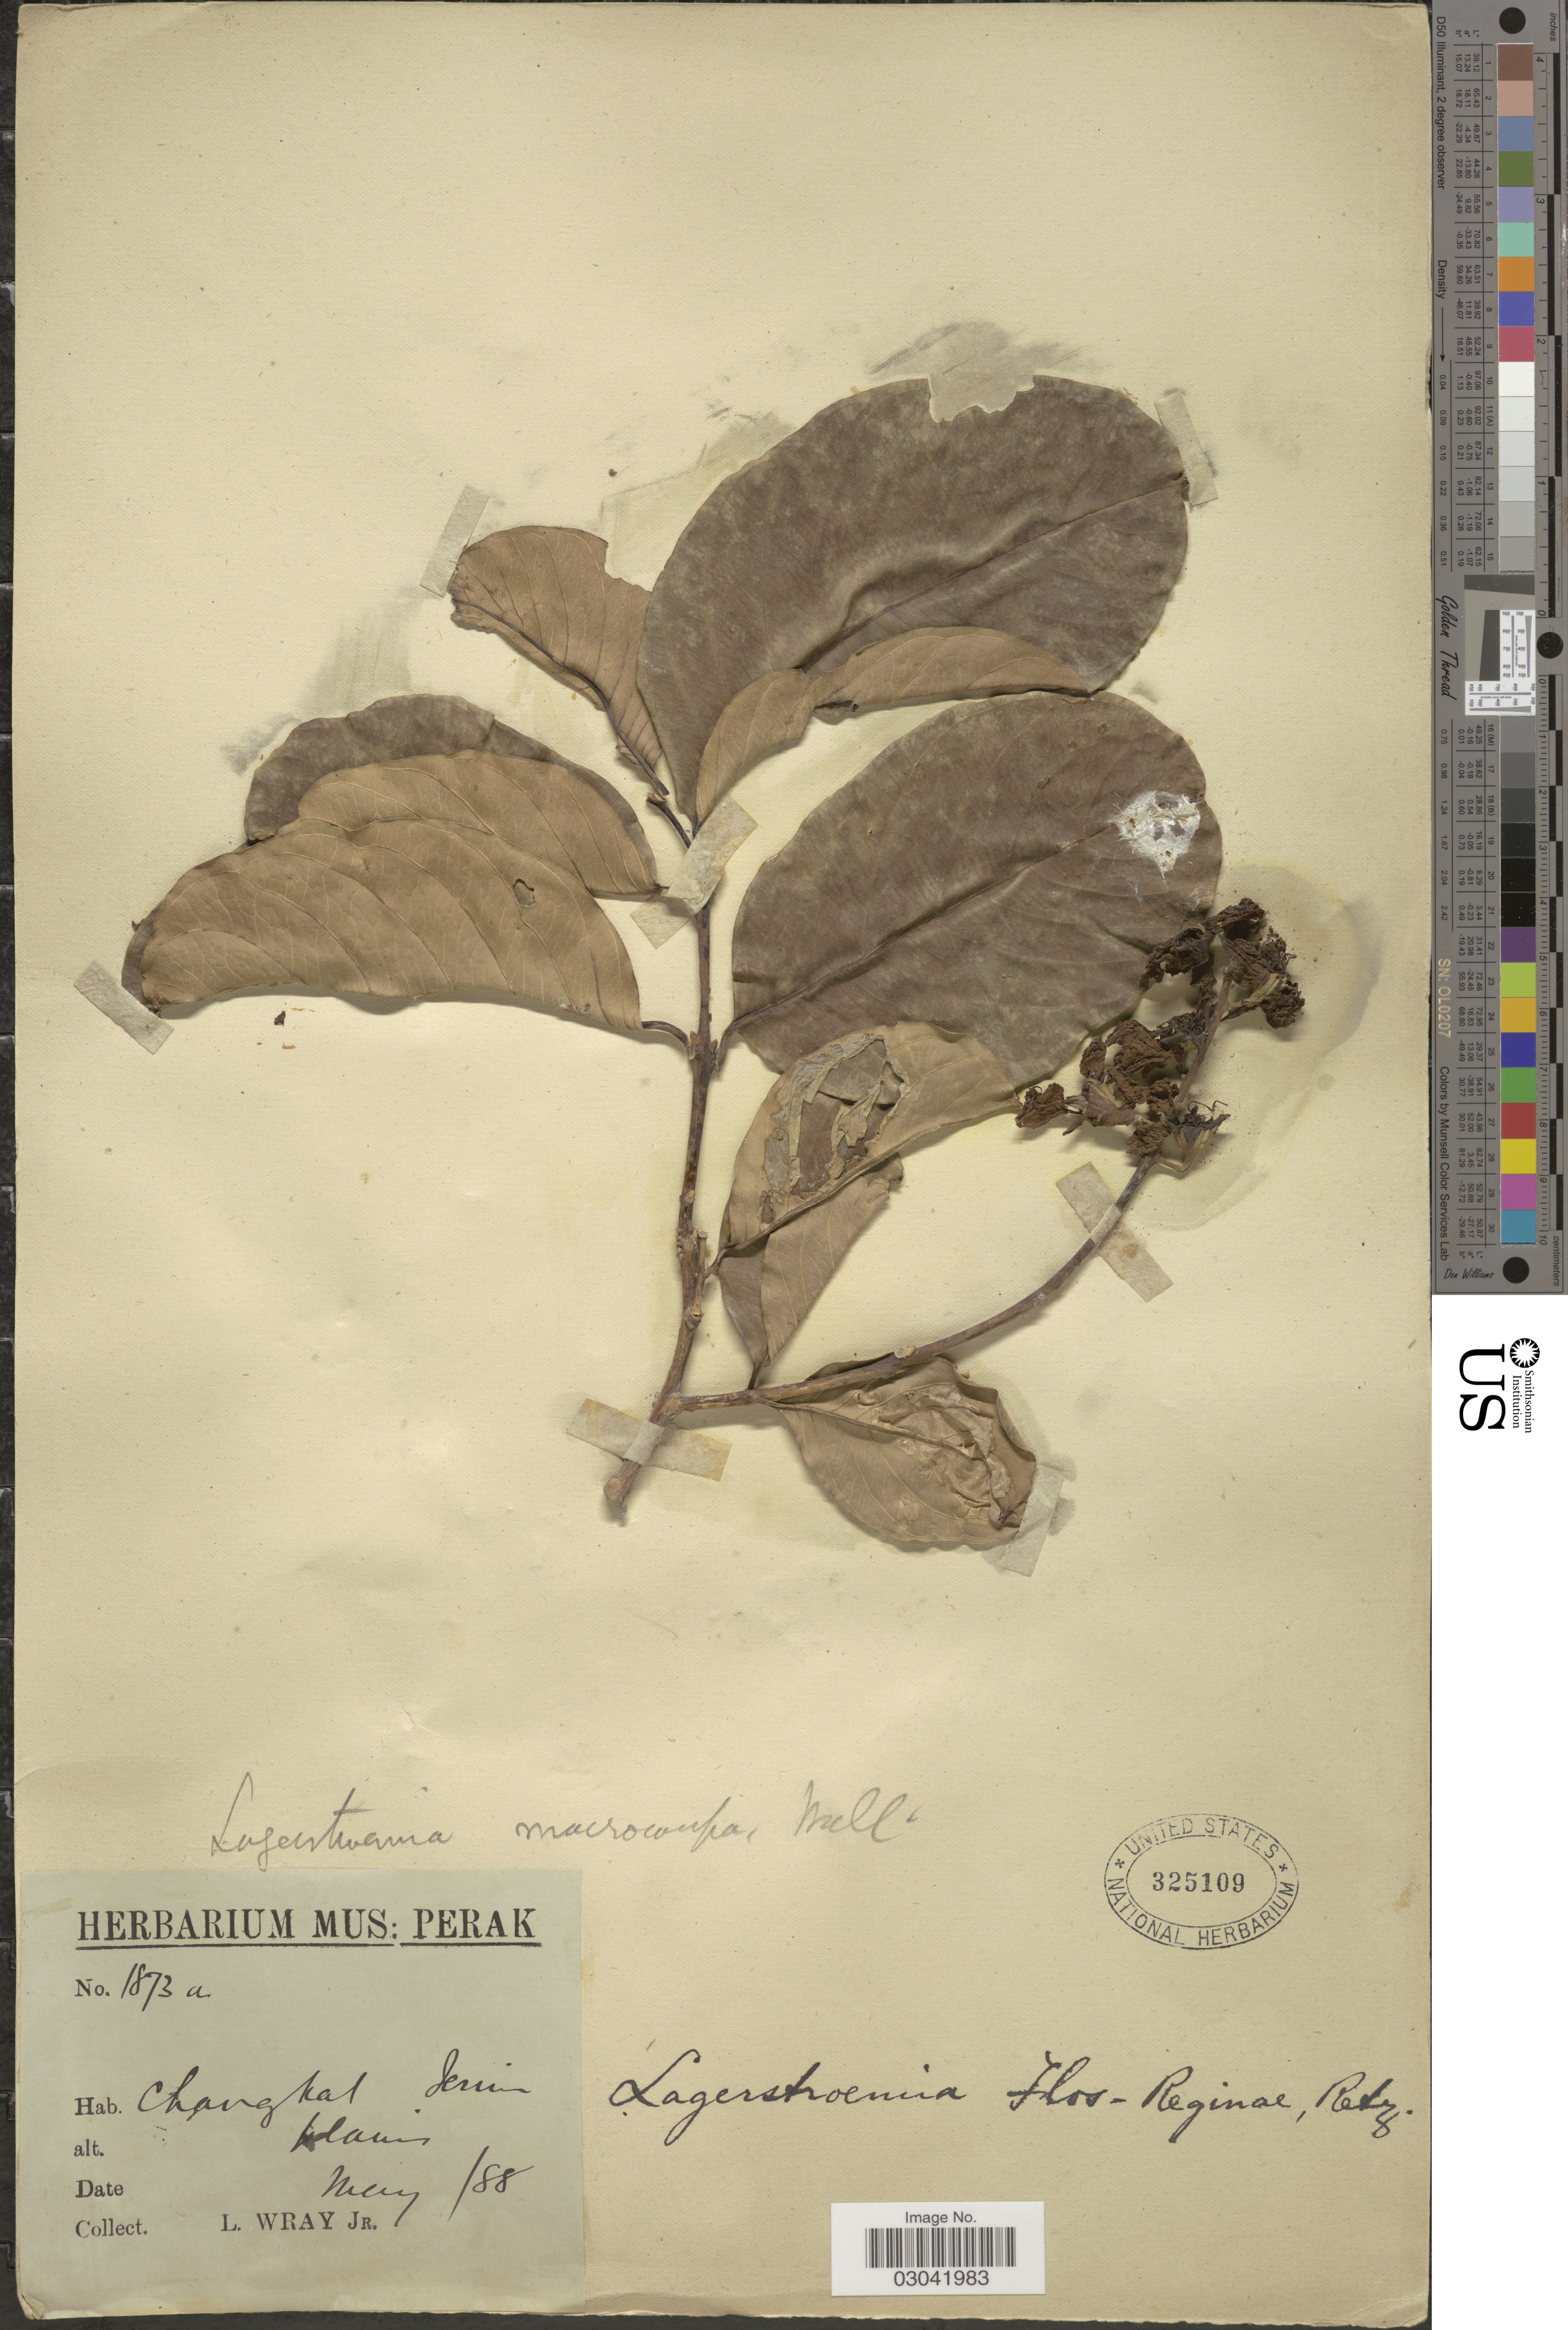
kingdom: Plantae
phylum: Tracheophyta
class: Magnoliopsida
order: Myrtales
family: Lythraceae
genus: Lagerstroemia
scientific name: Lagerstroemia flos-reginae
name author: Retz.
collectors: L. Wray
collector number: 1873a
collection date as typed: Transcribed d/m/y: /5/88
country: Malaysia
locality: Changkat Jerim [interpreted] plains.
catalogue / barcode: US 325109